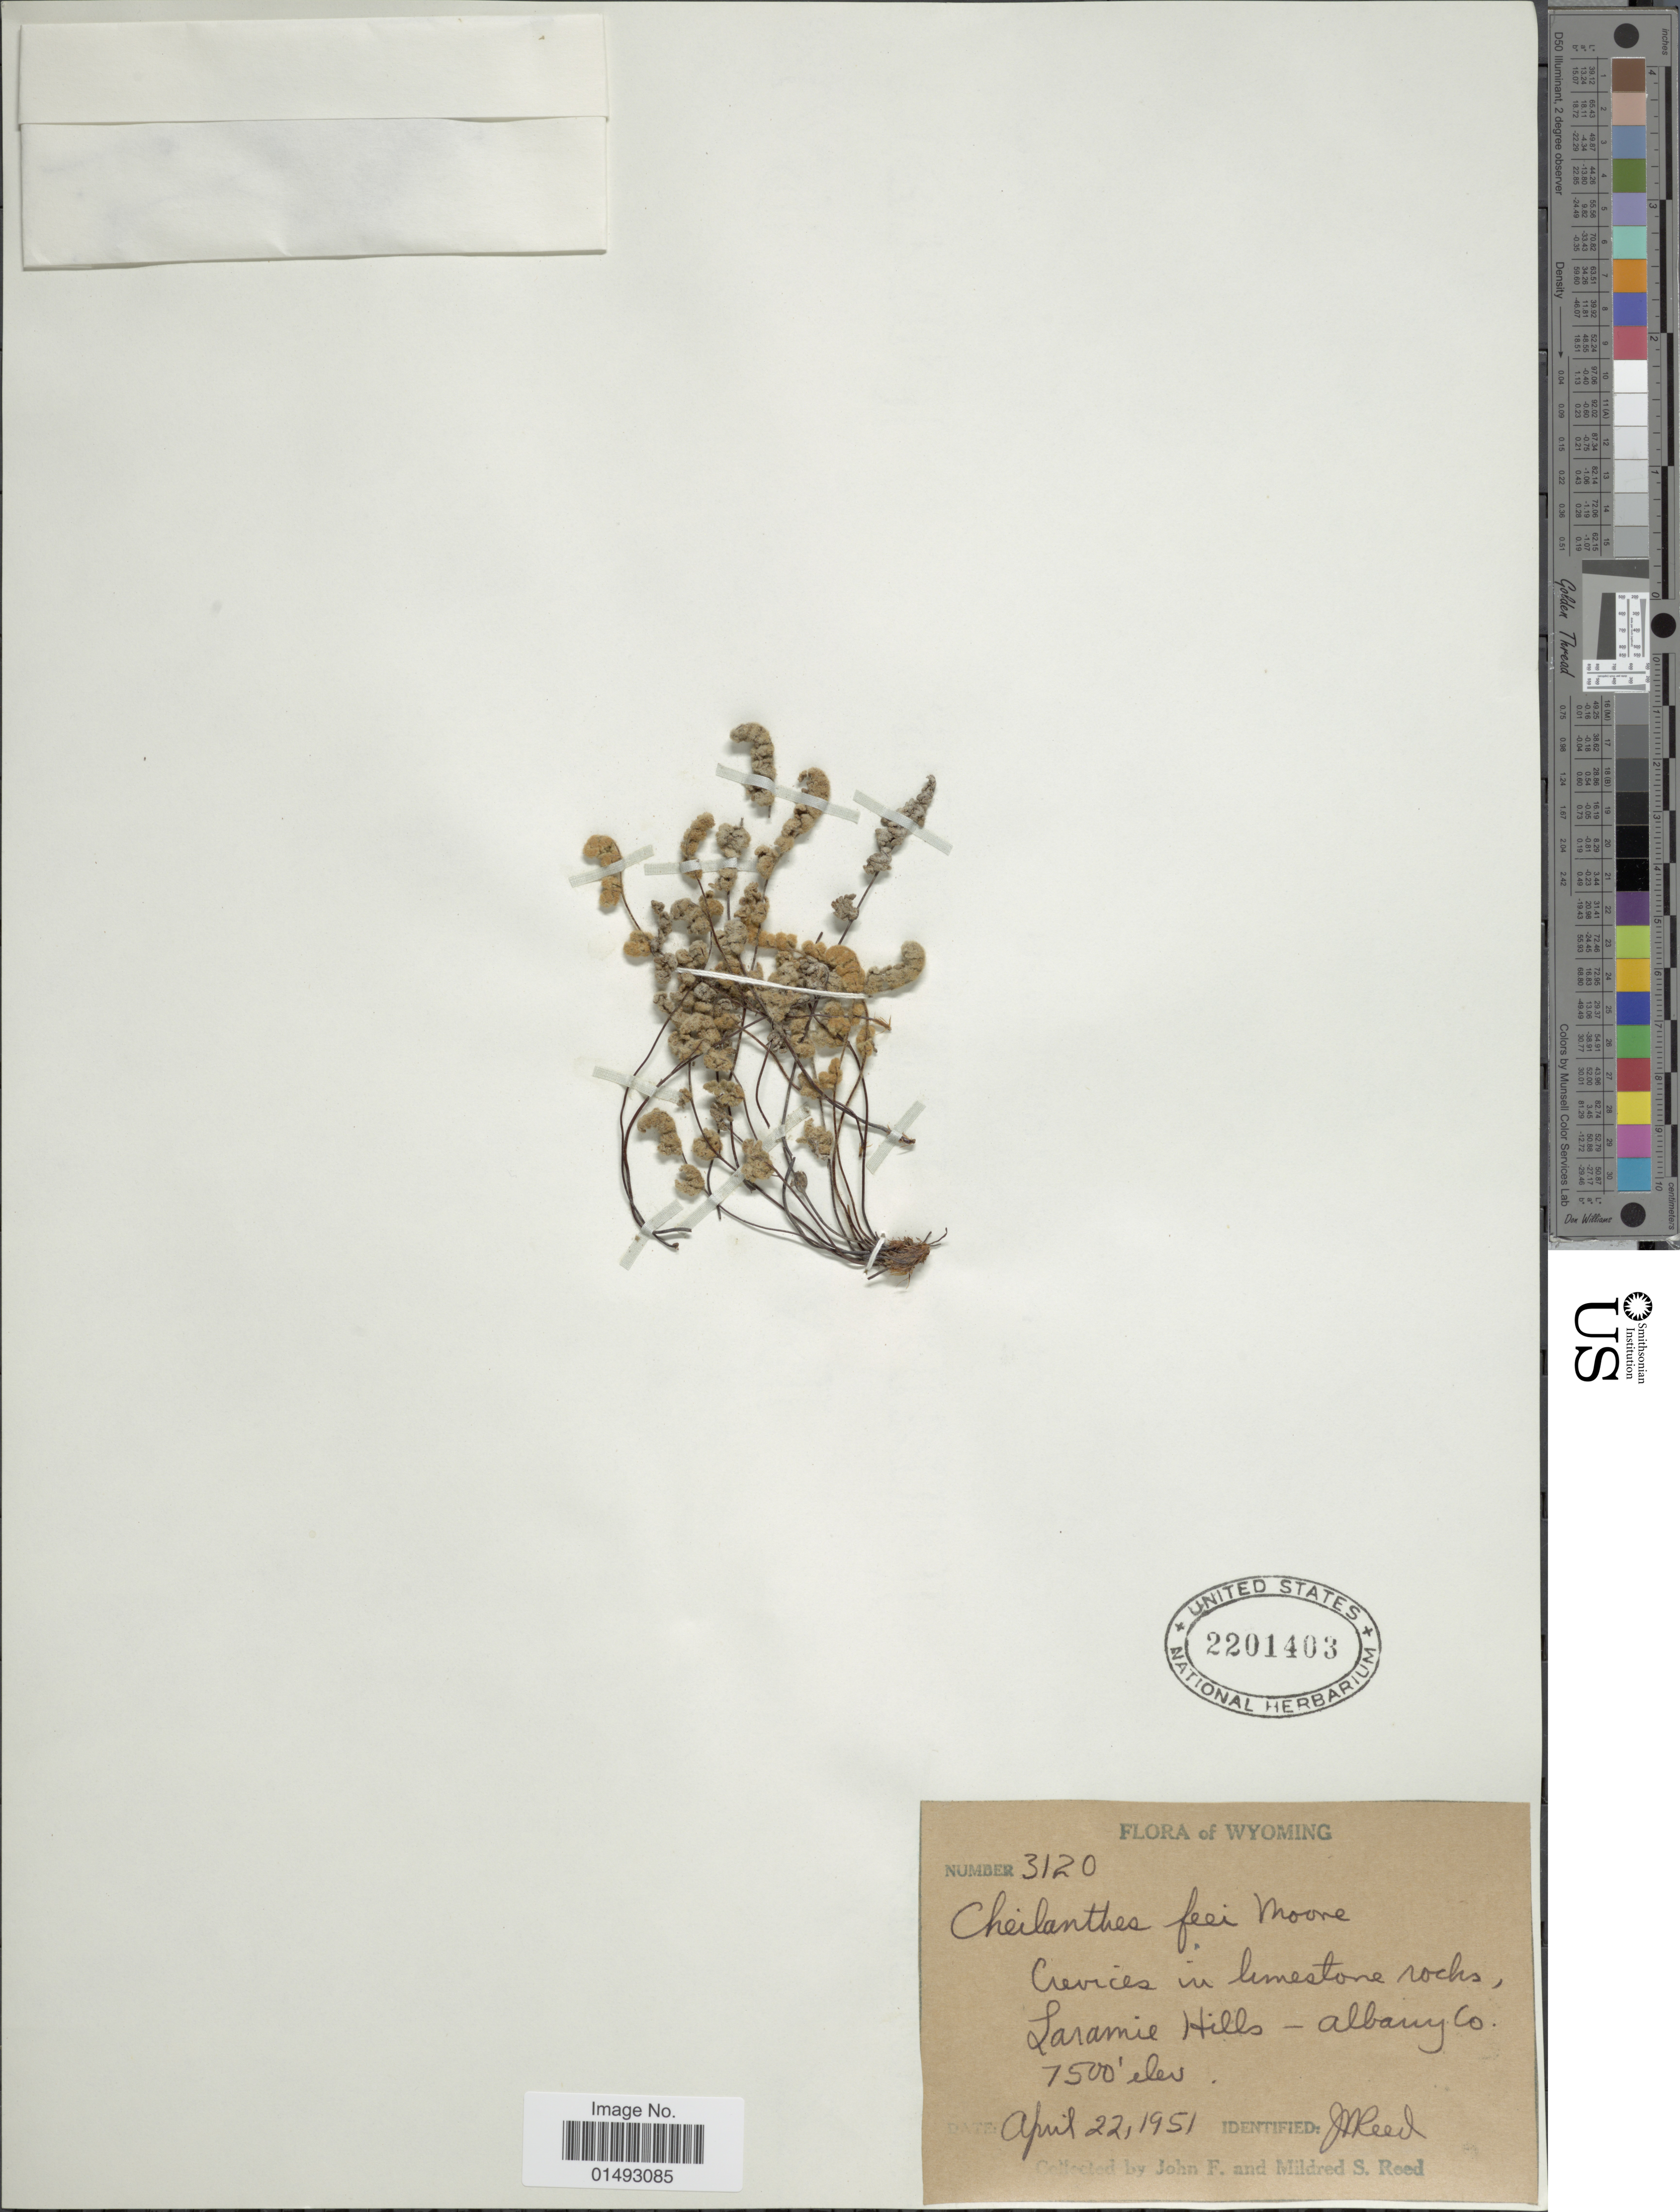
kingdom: Plantae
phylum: Tracheophyta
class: Polypodiopsida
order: Polypodiales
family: Pteridaceae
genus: Myriopteris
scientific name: Myriopteris gracilis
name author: Fée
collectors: J. Reed & M. Reed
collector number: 3120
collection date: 1951-04-22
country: United States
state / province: Wyoming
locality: Crevices in limestone rocks, Laramie Hills - Albany Co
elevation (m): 2286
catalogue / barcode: US 2201403